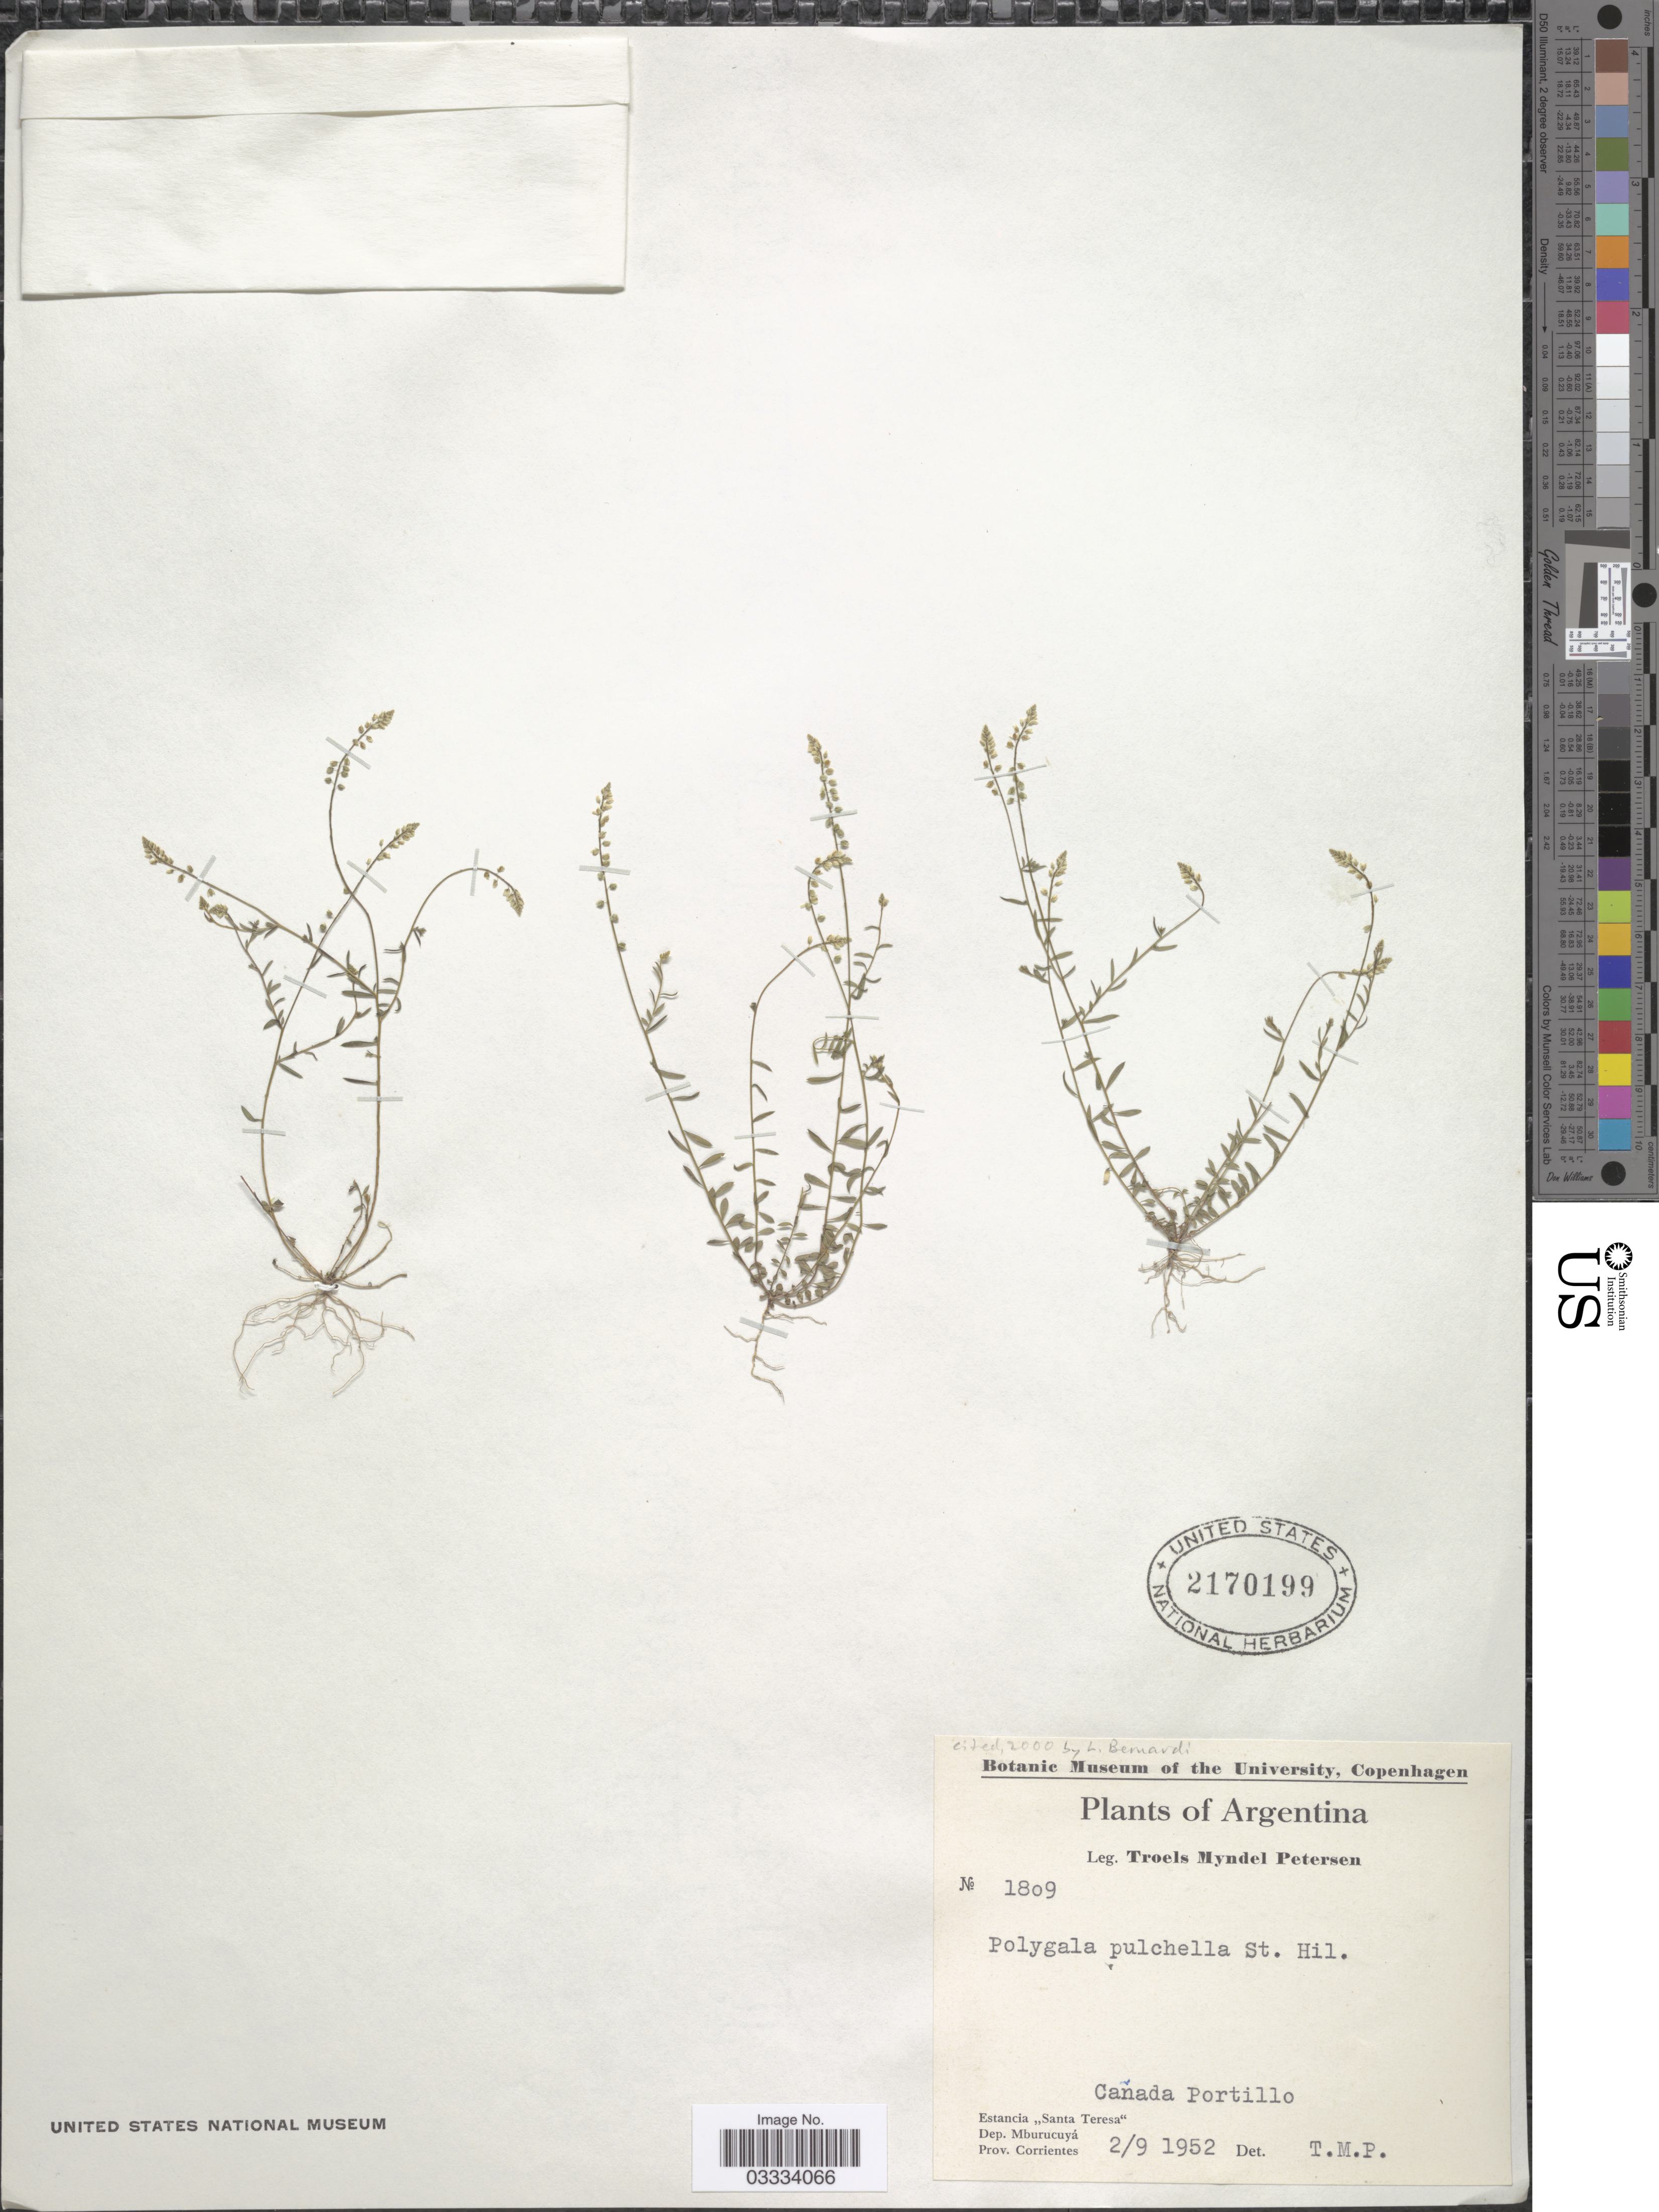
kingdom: Plantae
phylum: Tracheophyta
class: Magnoliopsida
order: Fabales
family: Polygalaceae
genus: Polygala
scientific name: Polygala pulchella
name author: A. St.-Hil. & Moq.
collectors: T. M. Petersen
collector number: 1809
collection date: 1952-09-02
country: Argentina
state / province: Corrientes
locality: Cañada Portillo. Estancia "Santa Teresa", Dep. Mburucuyá.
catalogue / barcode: US 2170199